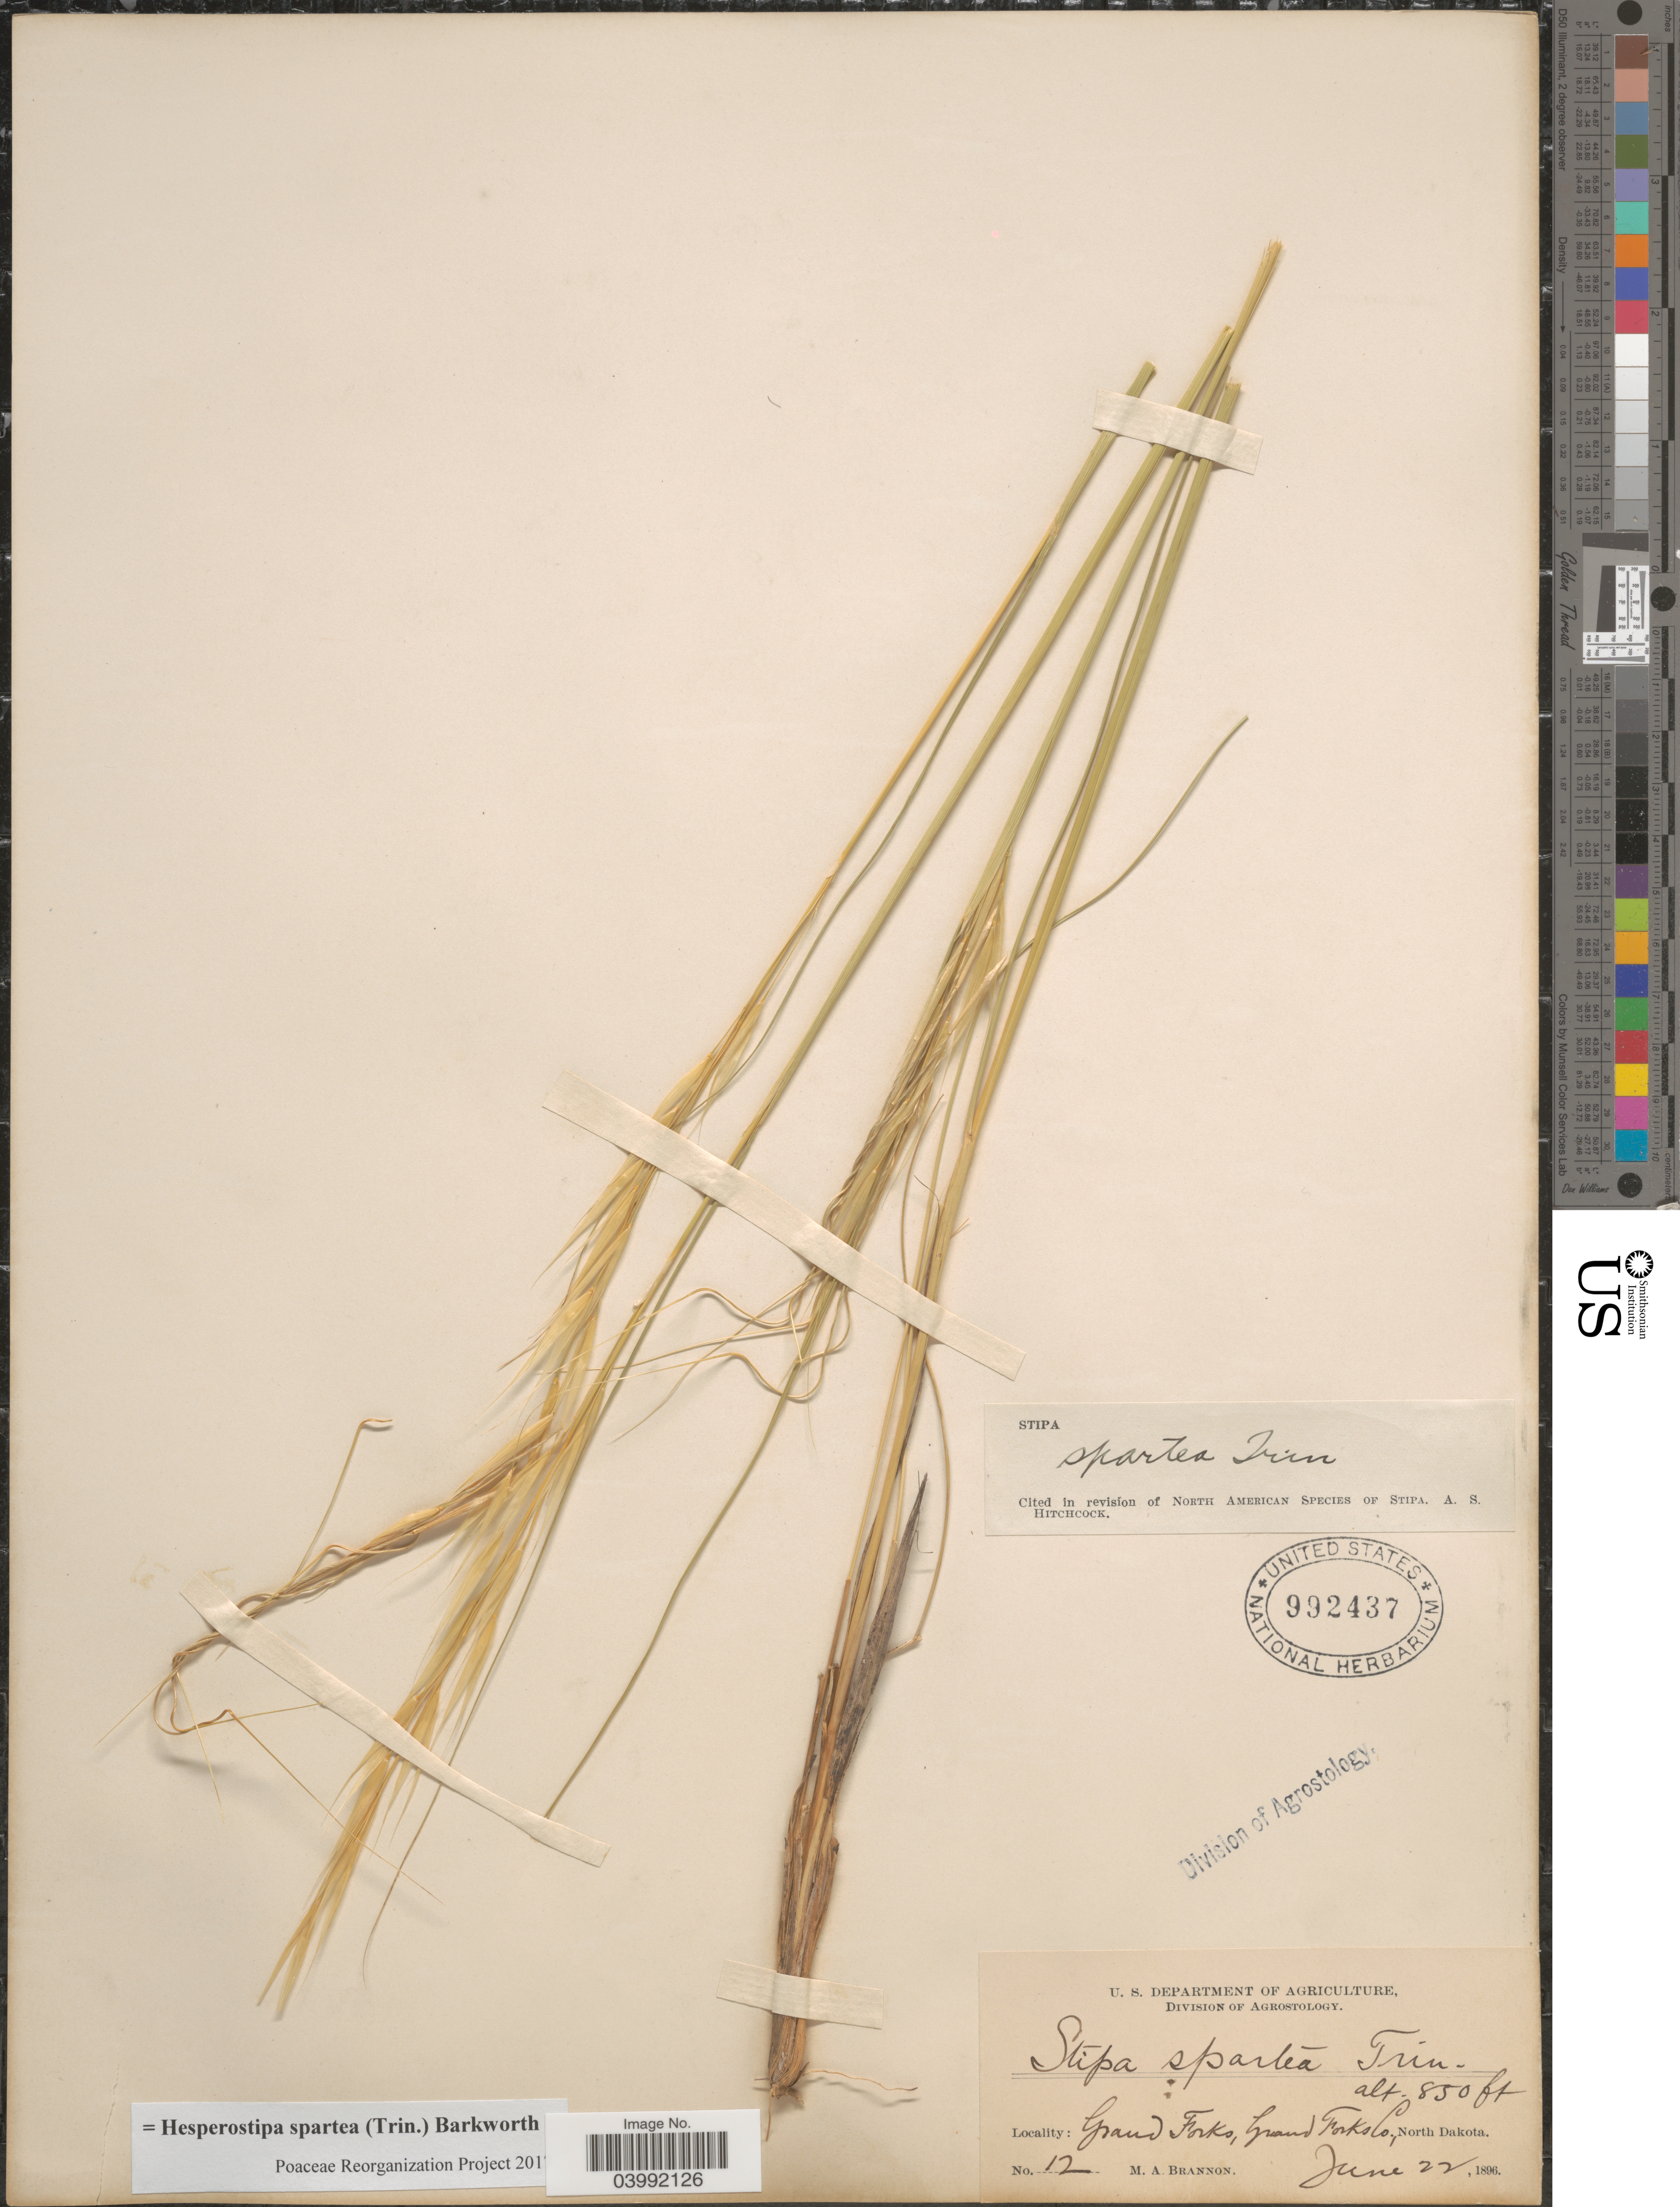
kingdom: Plantae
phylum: Tracheophyta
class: Liliopsida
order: Poales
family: Poaceae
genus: Hesperostipa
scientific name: Hesperostipa spartea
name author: (Trin.) Barkworth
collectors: M. Brannon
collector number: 12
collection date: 1896-06-22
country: United States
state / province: North Dakota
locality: Grand Forks, Grand Forks Co.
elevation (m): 259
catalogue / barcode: US 992437